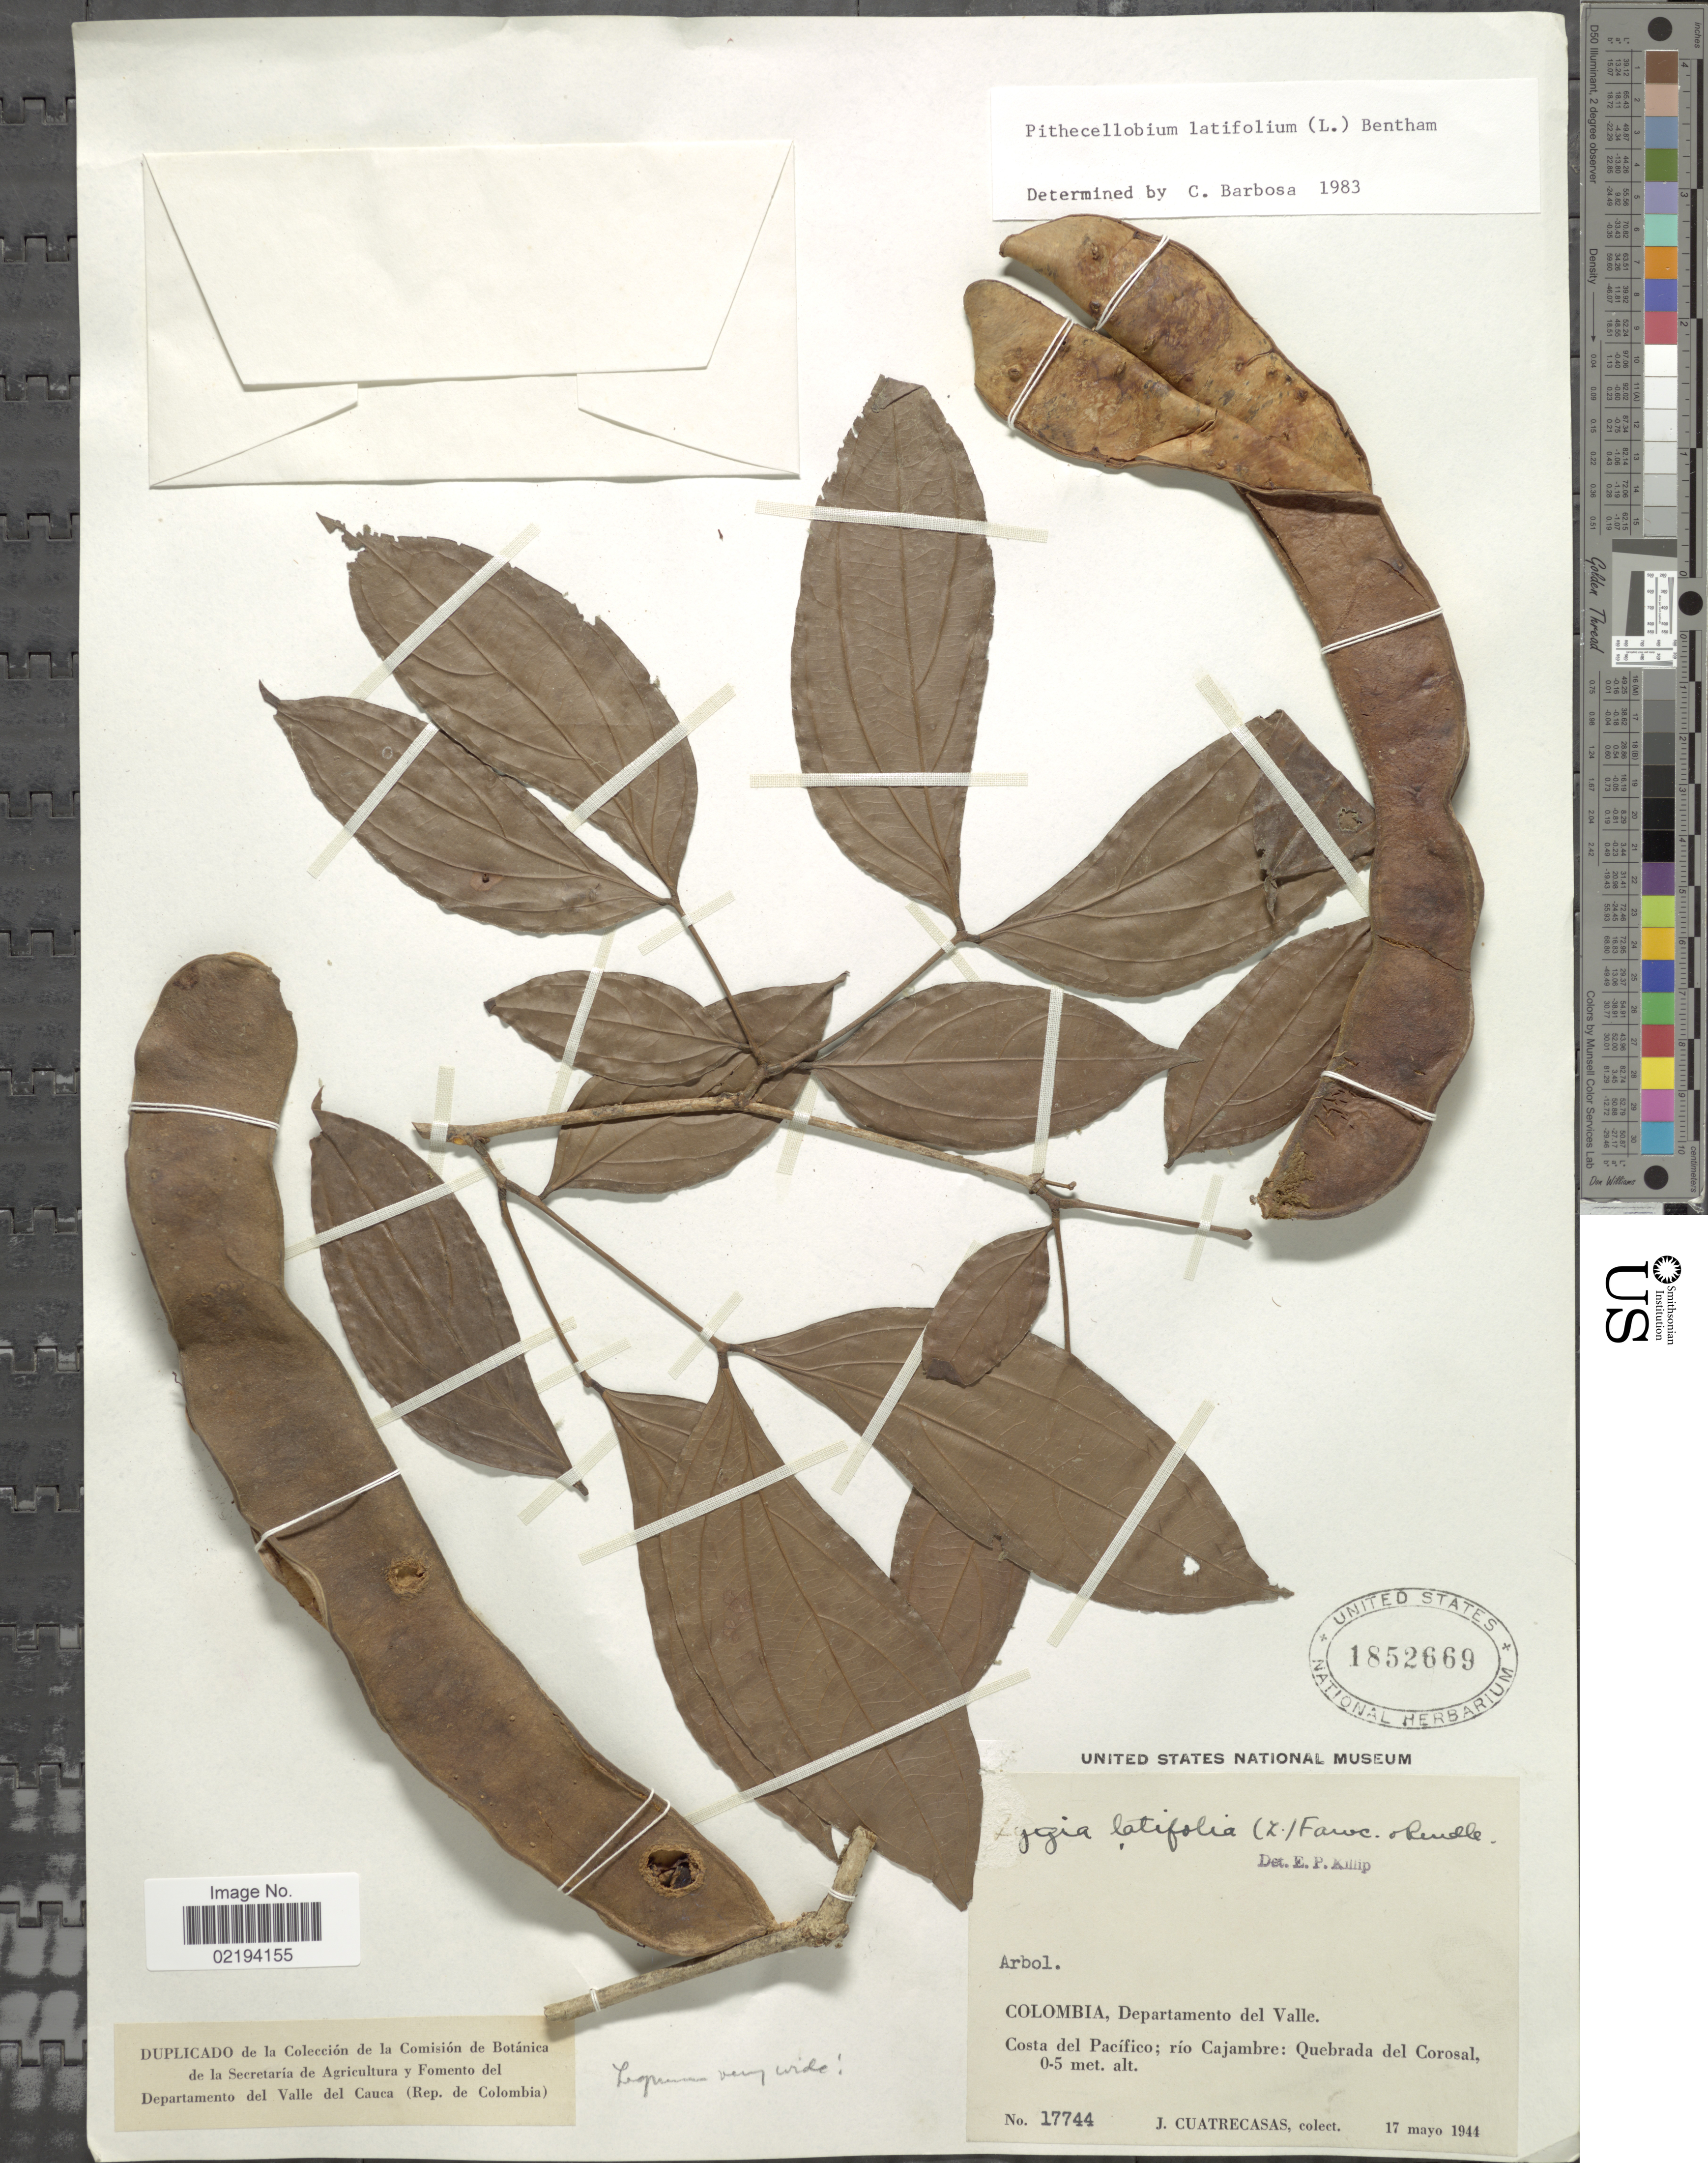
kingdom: Plantae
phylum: Tracheophyta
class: Magnoliopsida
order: Fabales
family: Fabaceae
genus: Zygia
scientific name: Zygia latifolia var. latifolia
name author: (L.) Fawc. & Rendle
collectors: J. Cuatrecasas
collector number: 17744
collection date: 1944-05-17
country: Colombia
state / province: Valle del Cauca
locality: Departamneto del Valle, Costa del Pacífico; río Cajambre: Quebrada del Corosal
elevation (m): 0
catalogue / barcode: US 1852669